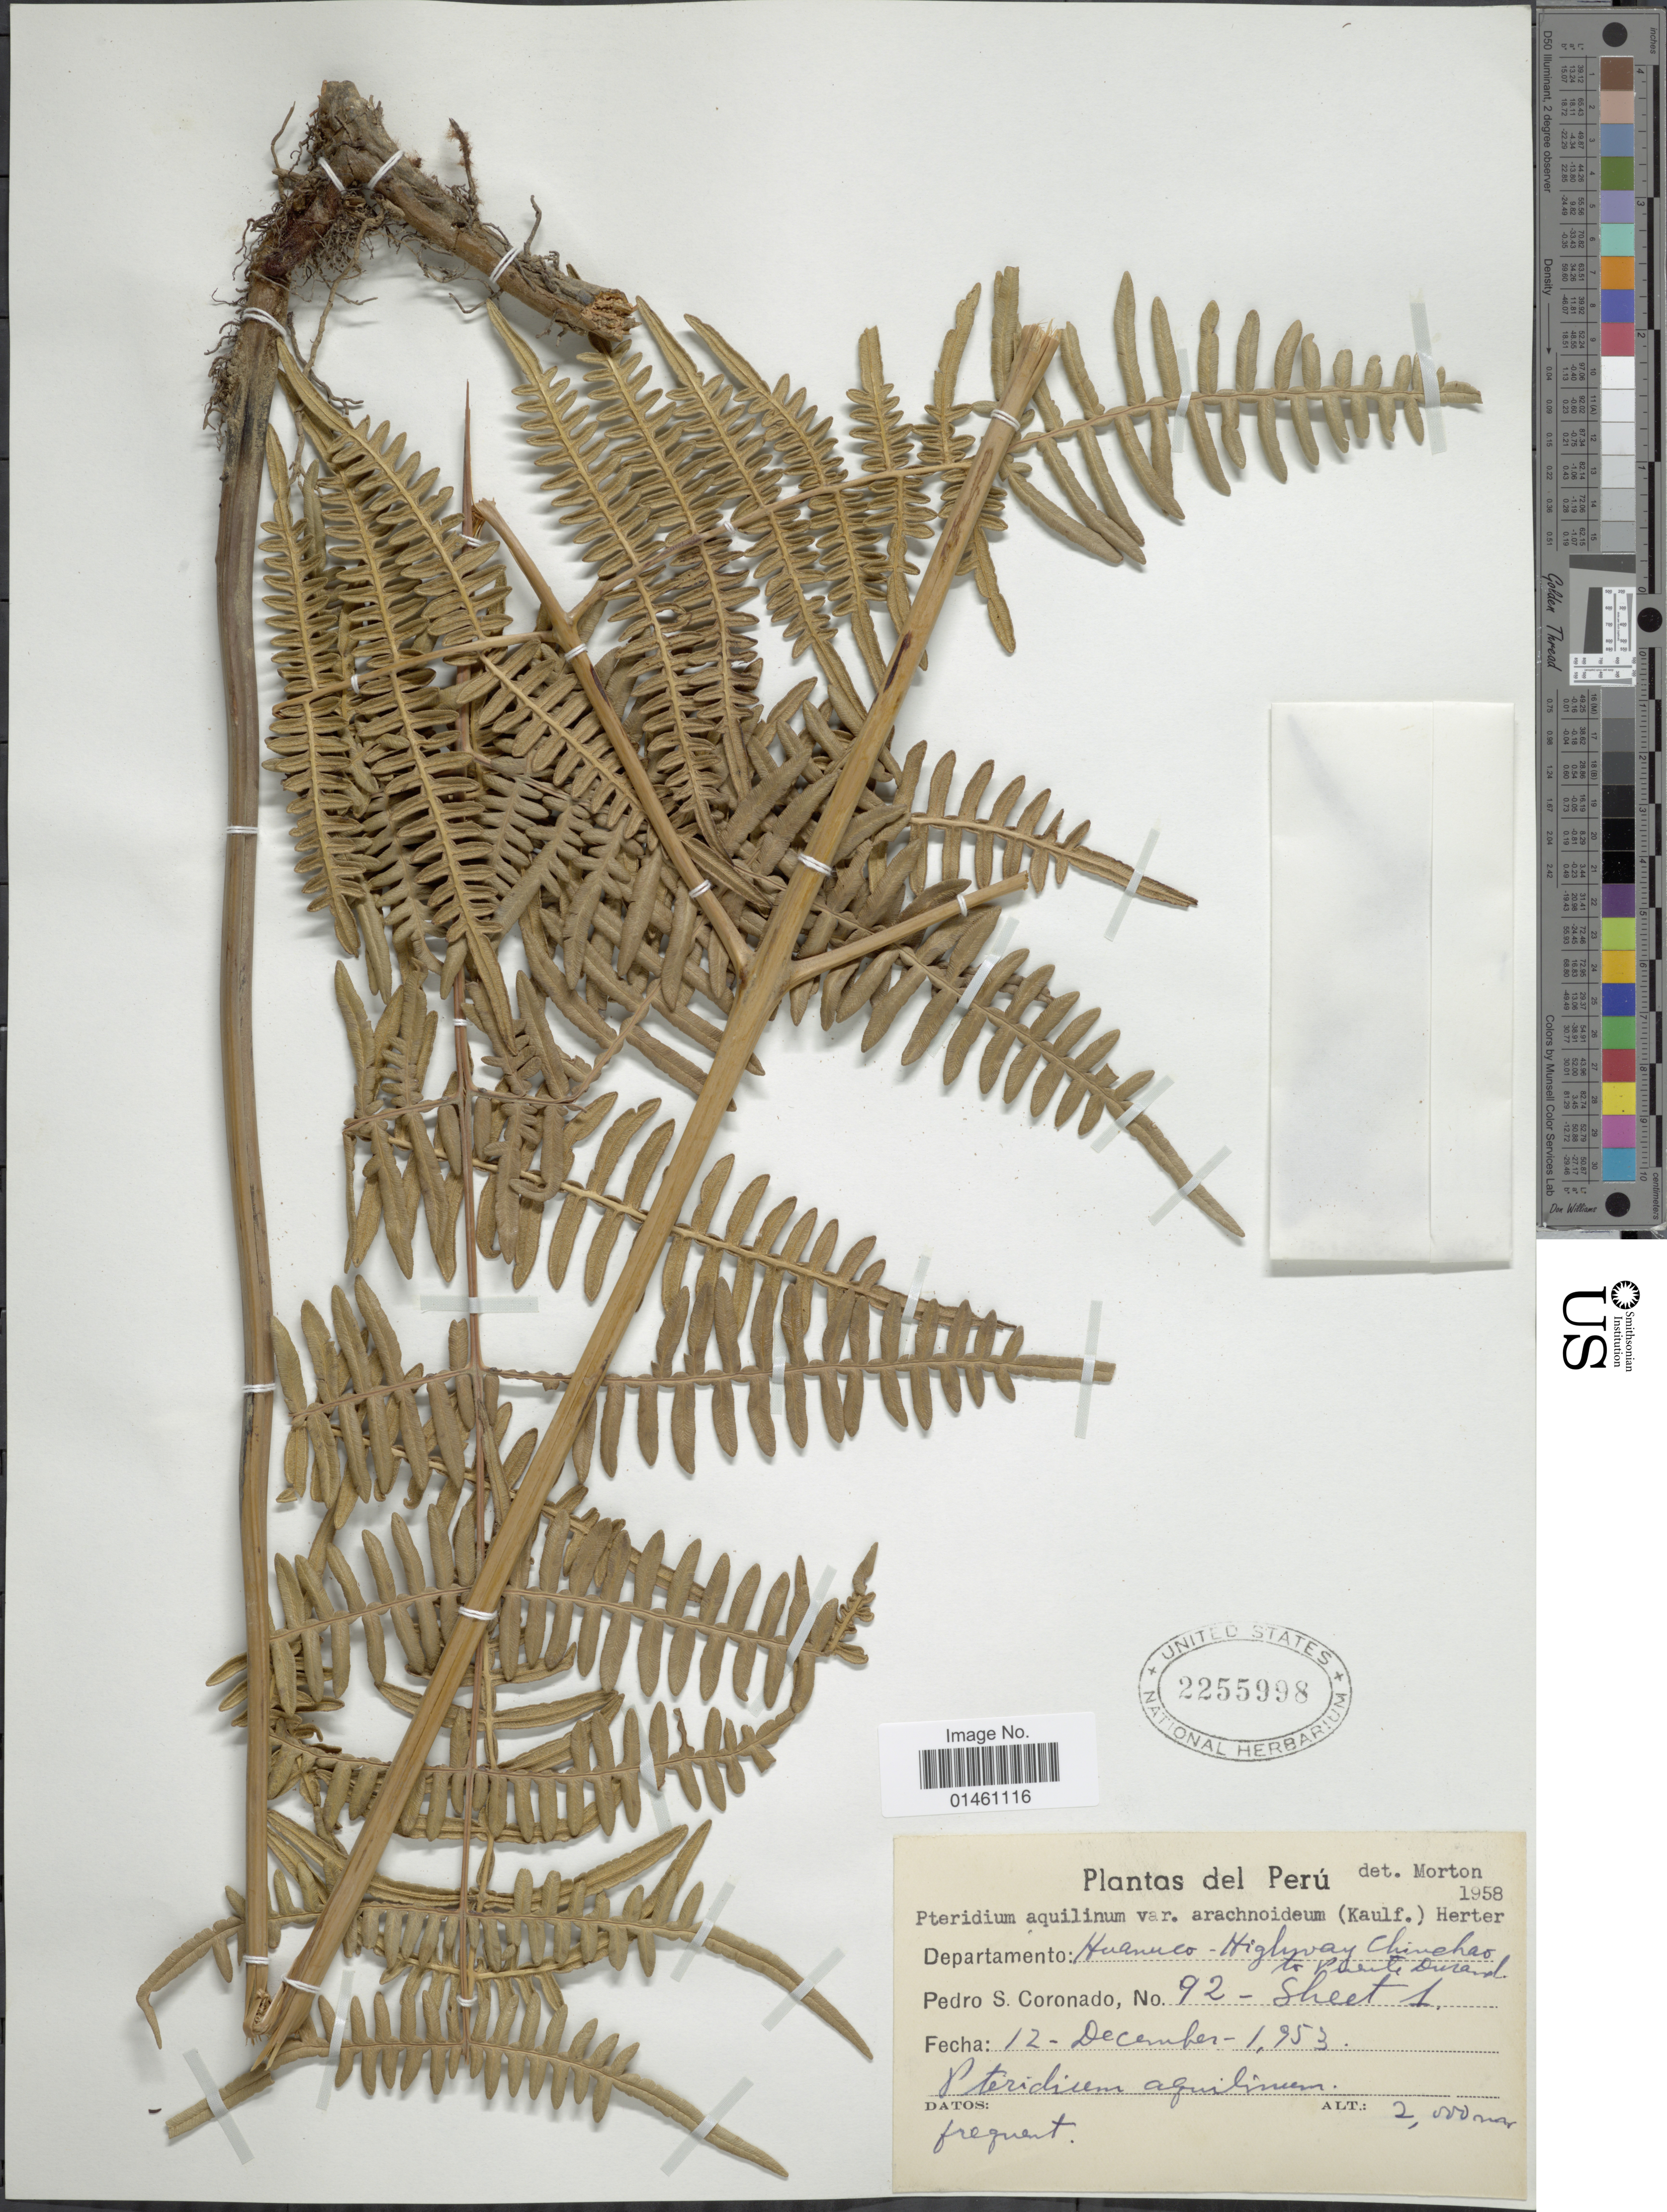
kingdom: Plantae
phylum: Tracheophyta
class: Polypodiopsida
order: Polypodiales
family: Dennstaedtiaceae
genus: Pteridium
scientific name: Pteridium aquilinum var. arachnoideum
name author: (Kaulf.) Herter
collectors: P. Coronado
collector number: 92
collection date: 1953-12-12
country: Peru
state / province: Huánuco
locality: Highway Chinchao to Puente Durand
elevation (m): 2000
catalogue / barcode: US 2255998